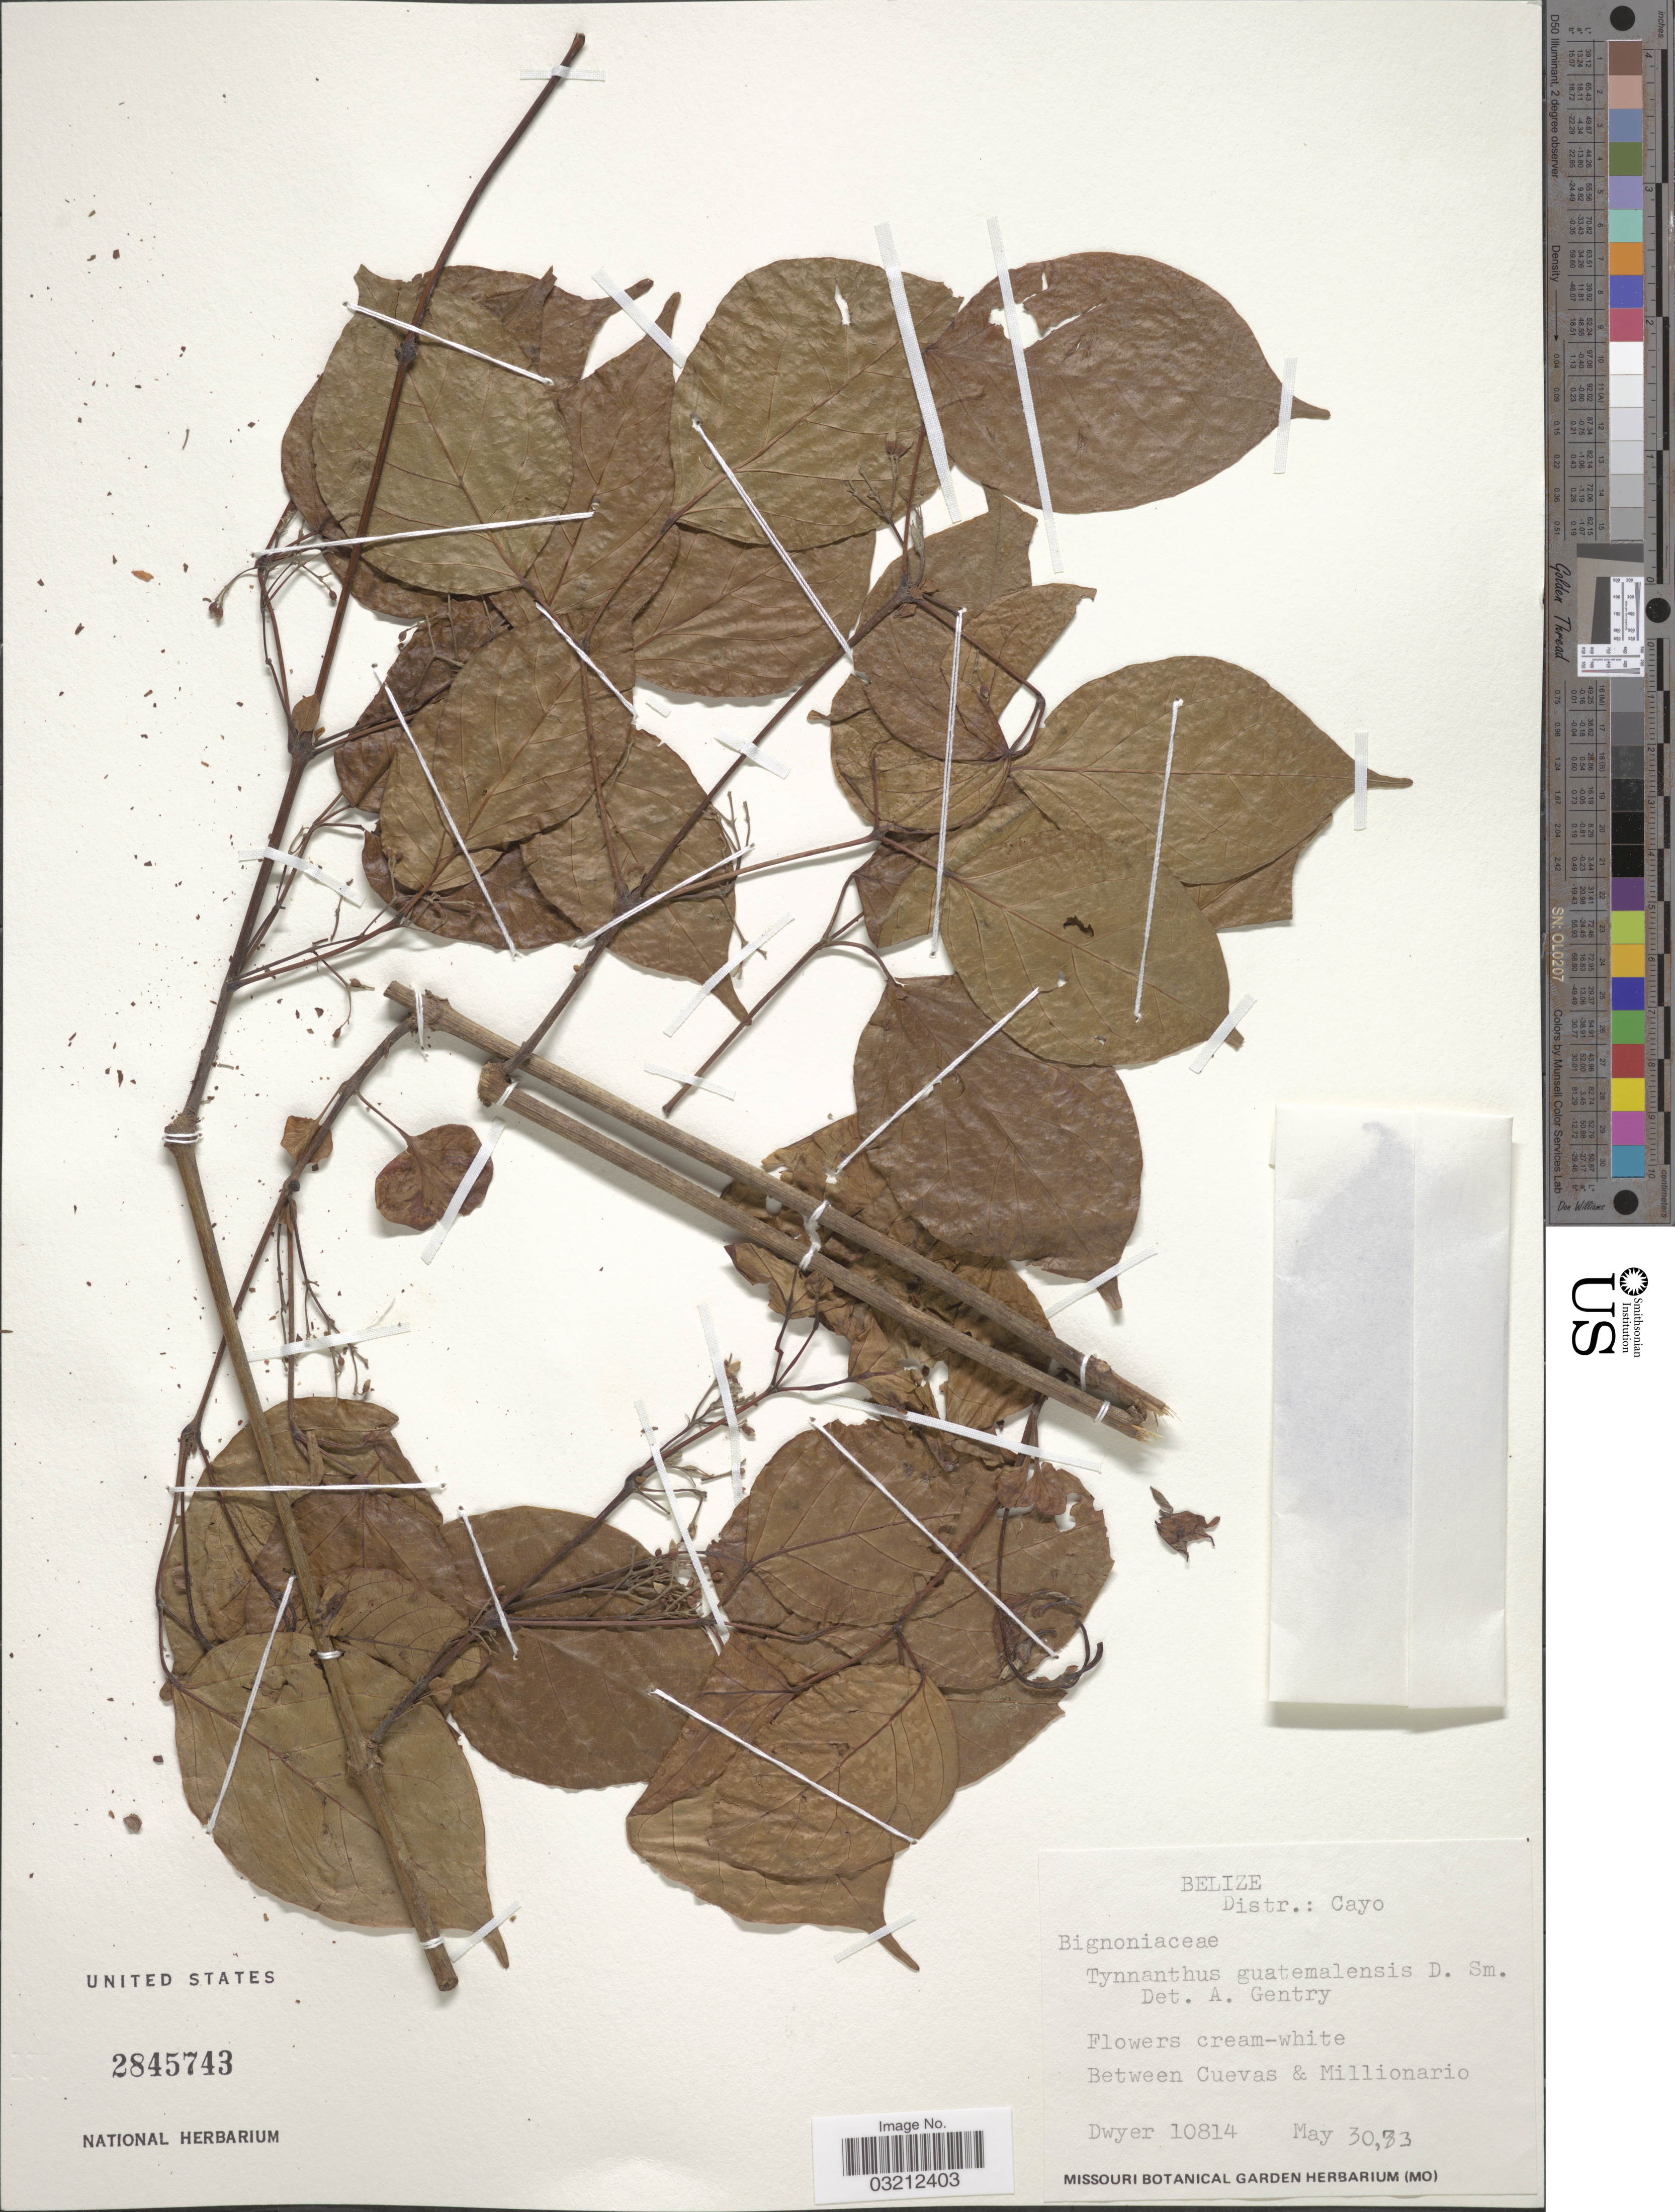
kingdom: Plantae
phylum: Tracheophyta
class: Magnoliopsida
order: Lamiales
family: Bignoniaceae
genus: Tynanthus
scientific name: Tynanthus guatemalensis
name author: Donn. Sm.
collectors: Dwyer, --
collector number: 10814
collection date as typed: Transcribed d/m/y: 30/5/73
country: Belize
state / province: Cayo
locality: Distr.: Cayo. Between Cuevas & Millionario.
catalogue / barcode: US 2845743